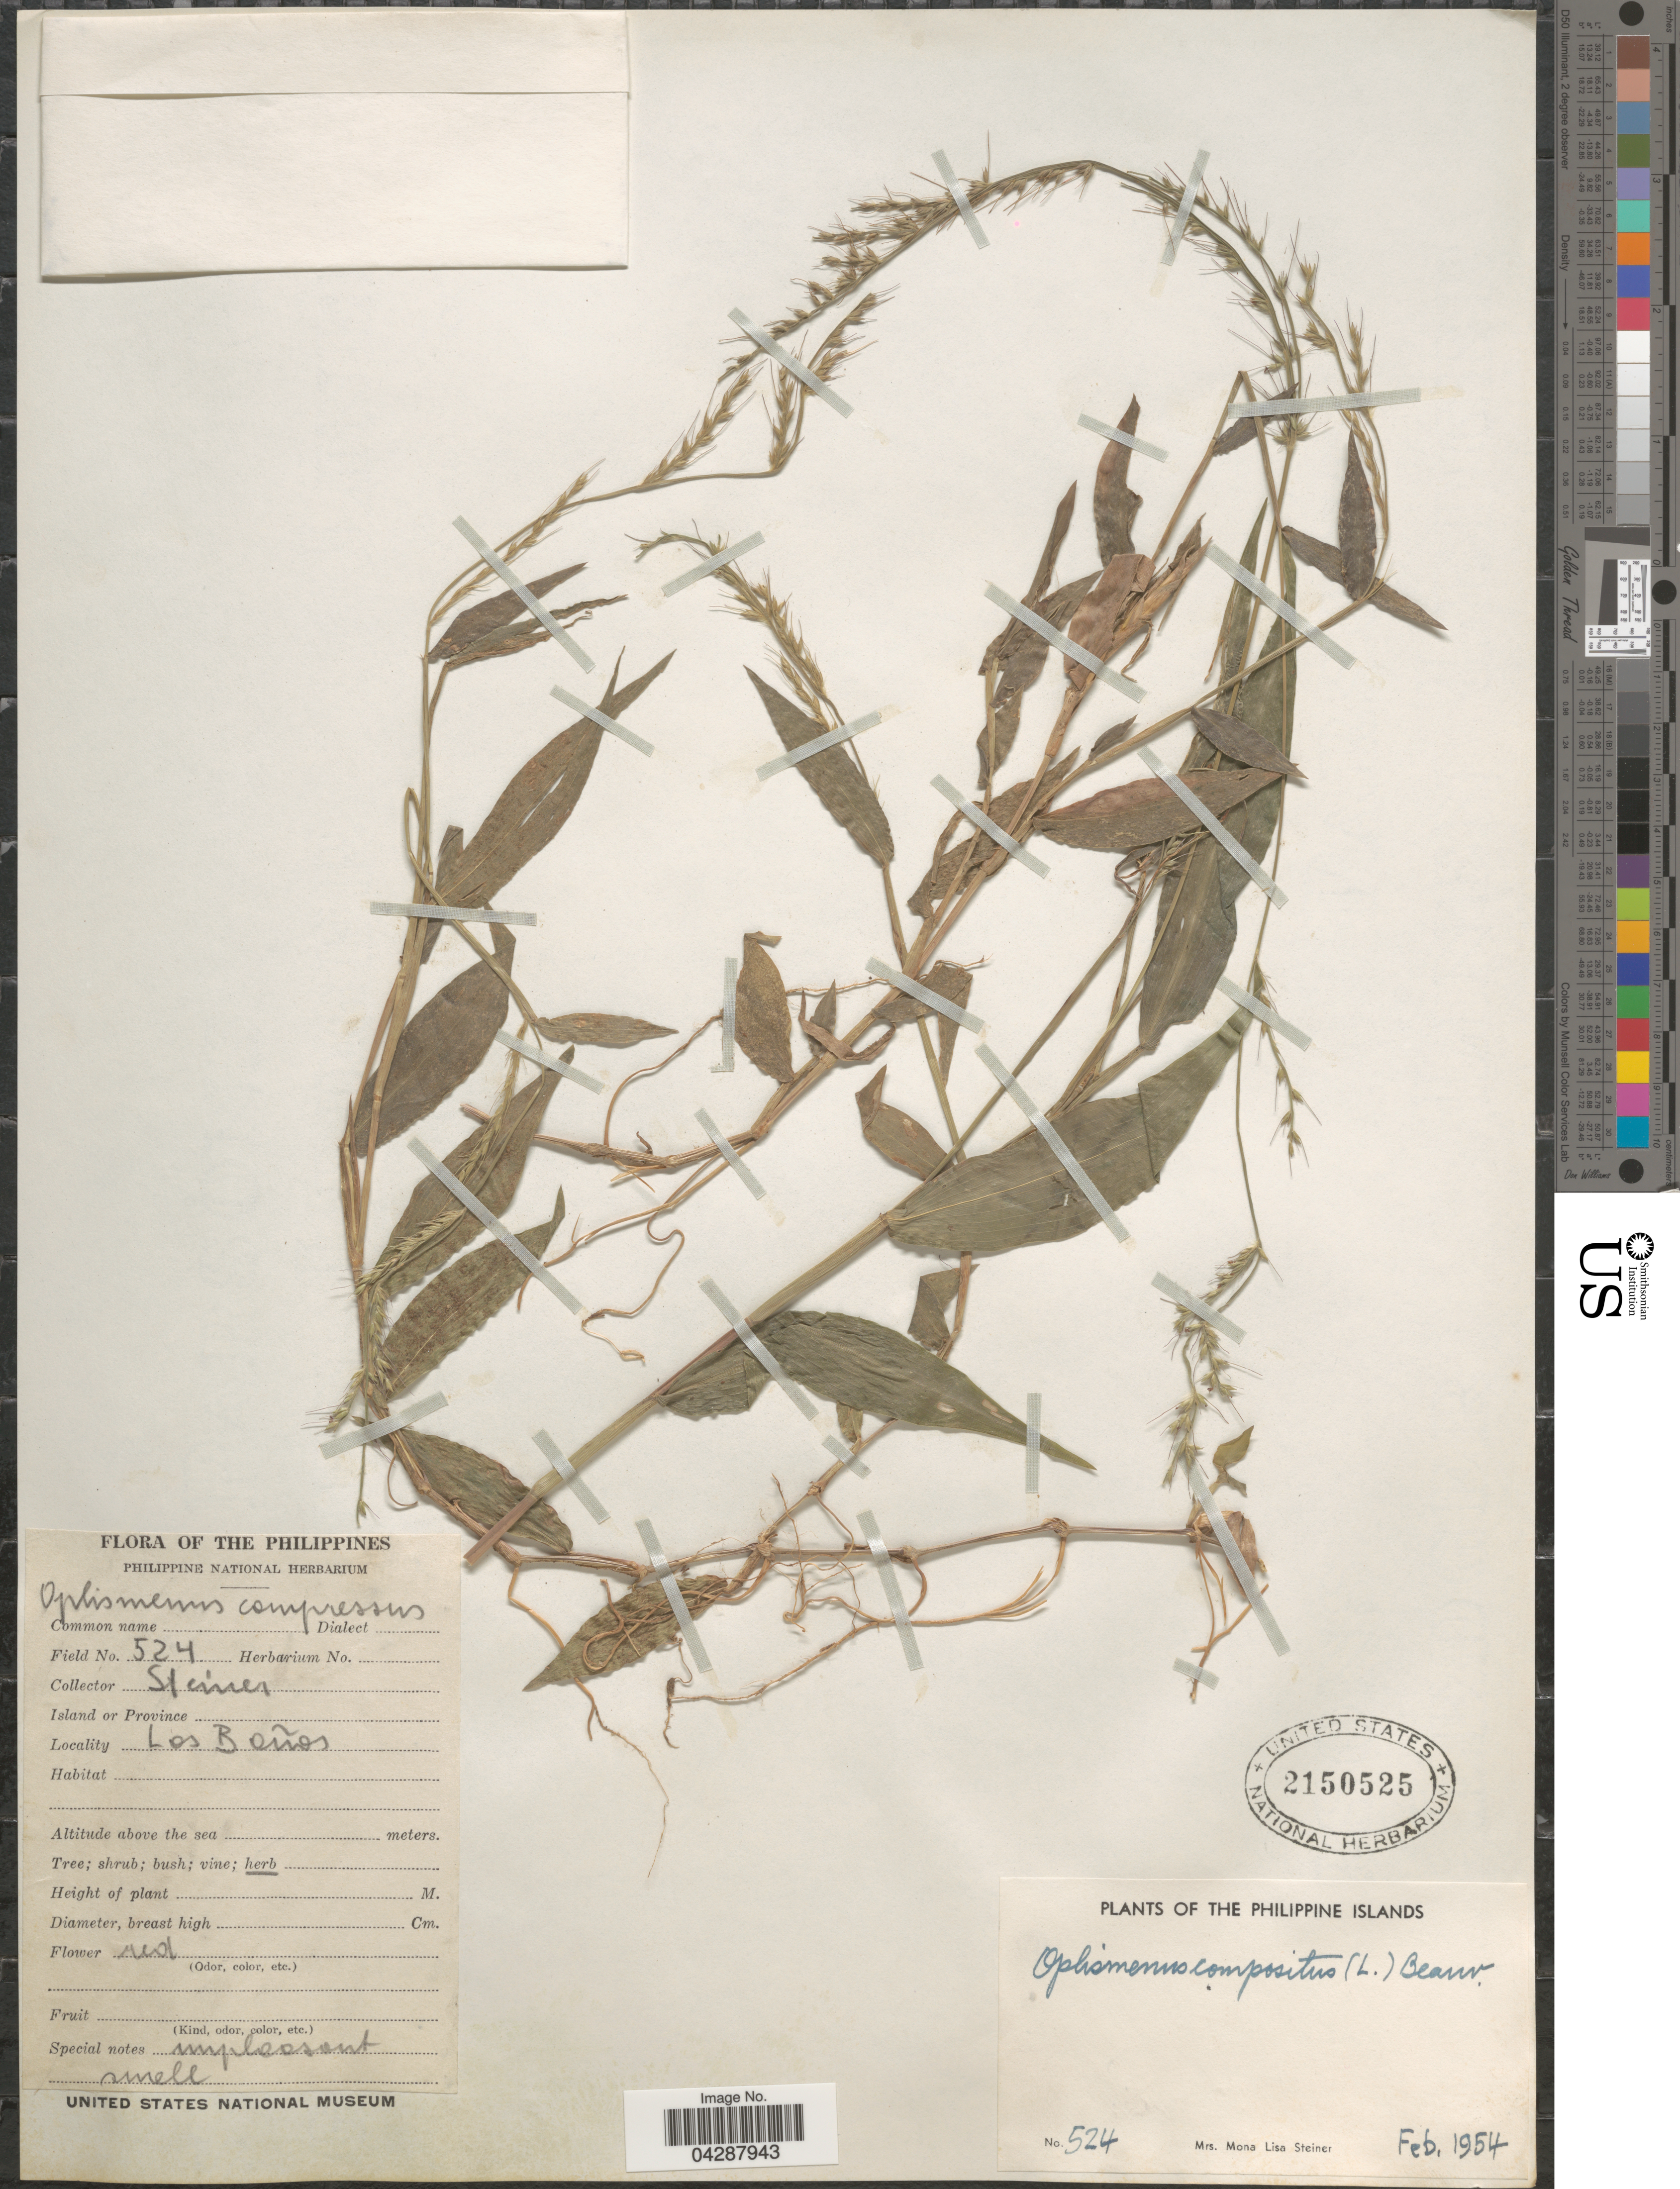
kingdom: Plantae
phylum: Tracheophyta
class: Liliopsida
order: Poales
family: Poaceae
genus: Oplismenus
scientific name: Oplismenus compositus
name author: (L.) P. Beauv.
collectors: M. Steiner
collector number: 524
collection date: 1954-02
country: Philippines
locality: Los Baños. The Philippine Islands.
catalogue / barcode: US 2150525